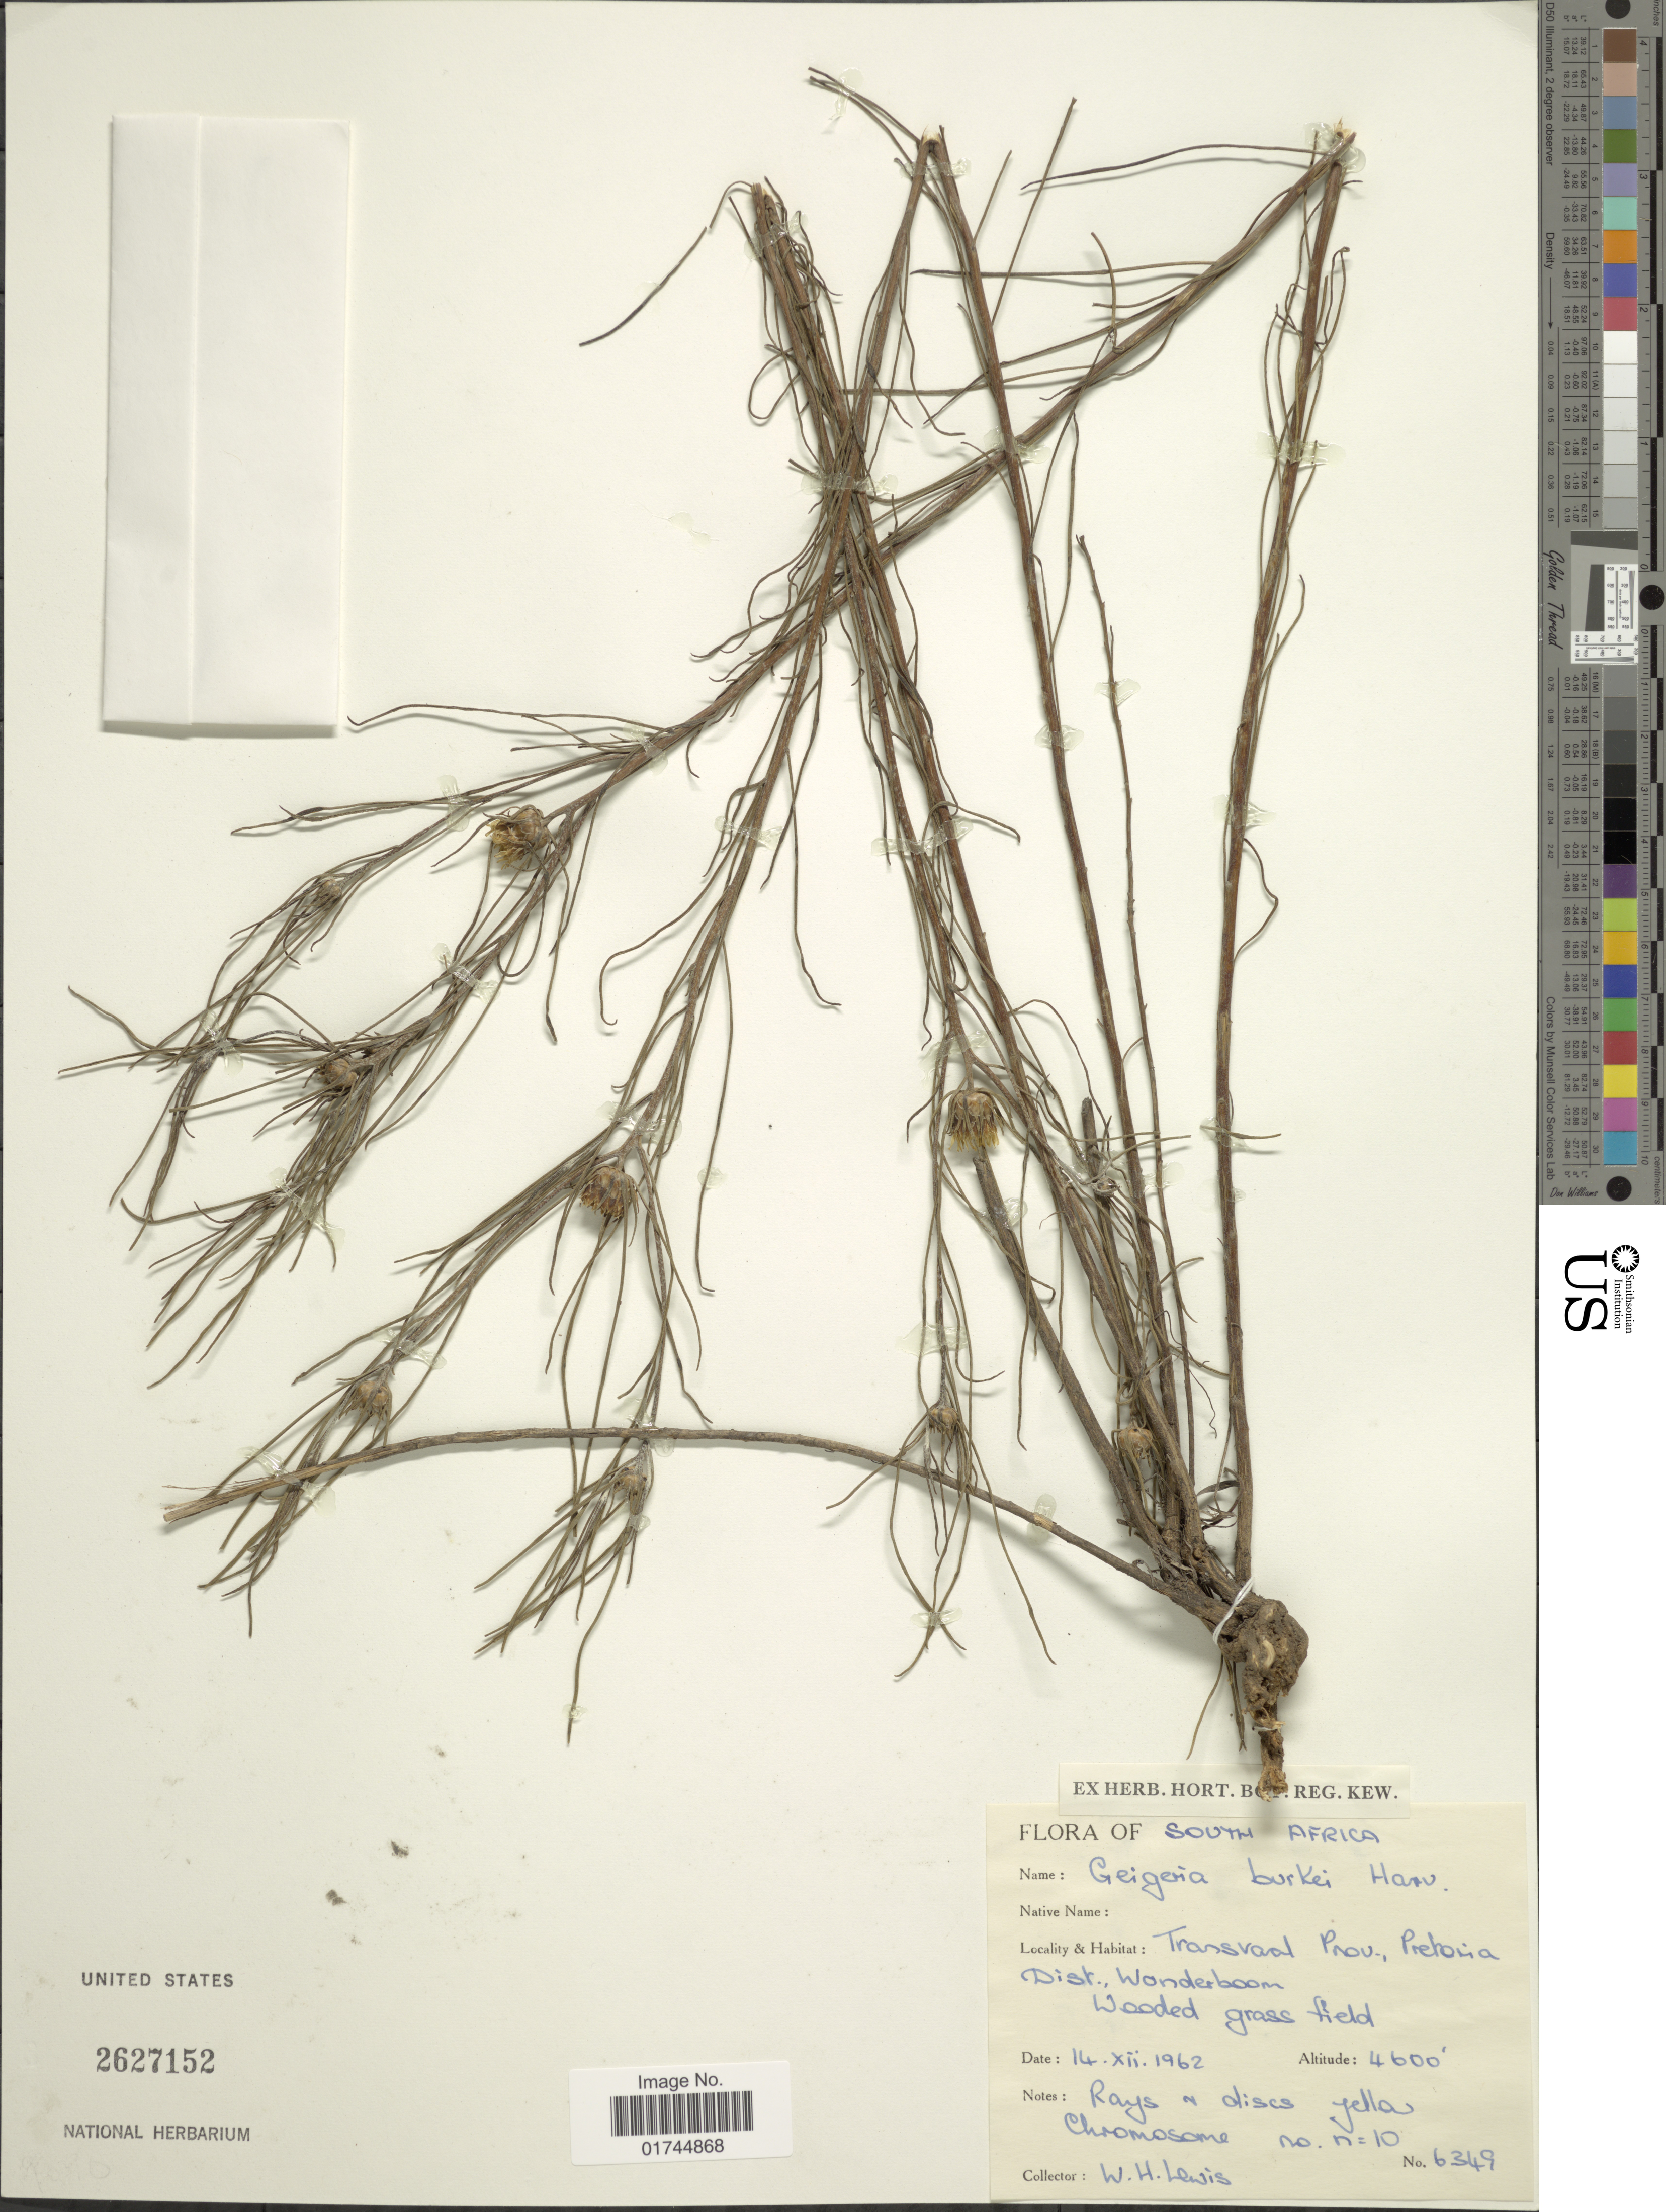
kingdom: Plantae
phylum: Tracheophyta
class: Magnoliopsida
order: Asterales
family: Asteraceae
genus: Geigeria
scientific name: Geigeria burkei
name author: Harv.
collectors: W. H. Lewis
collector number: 6349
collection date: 1962-12-14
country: South Africa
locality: Transvaal Prov. Pretoria, Dist. Wonderboom.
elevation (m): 1402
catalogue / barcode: US 2627152